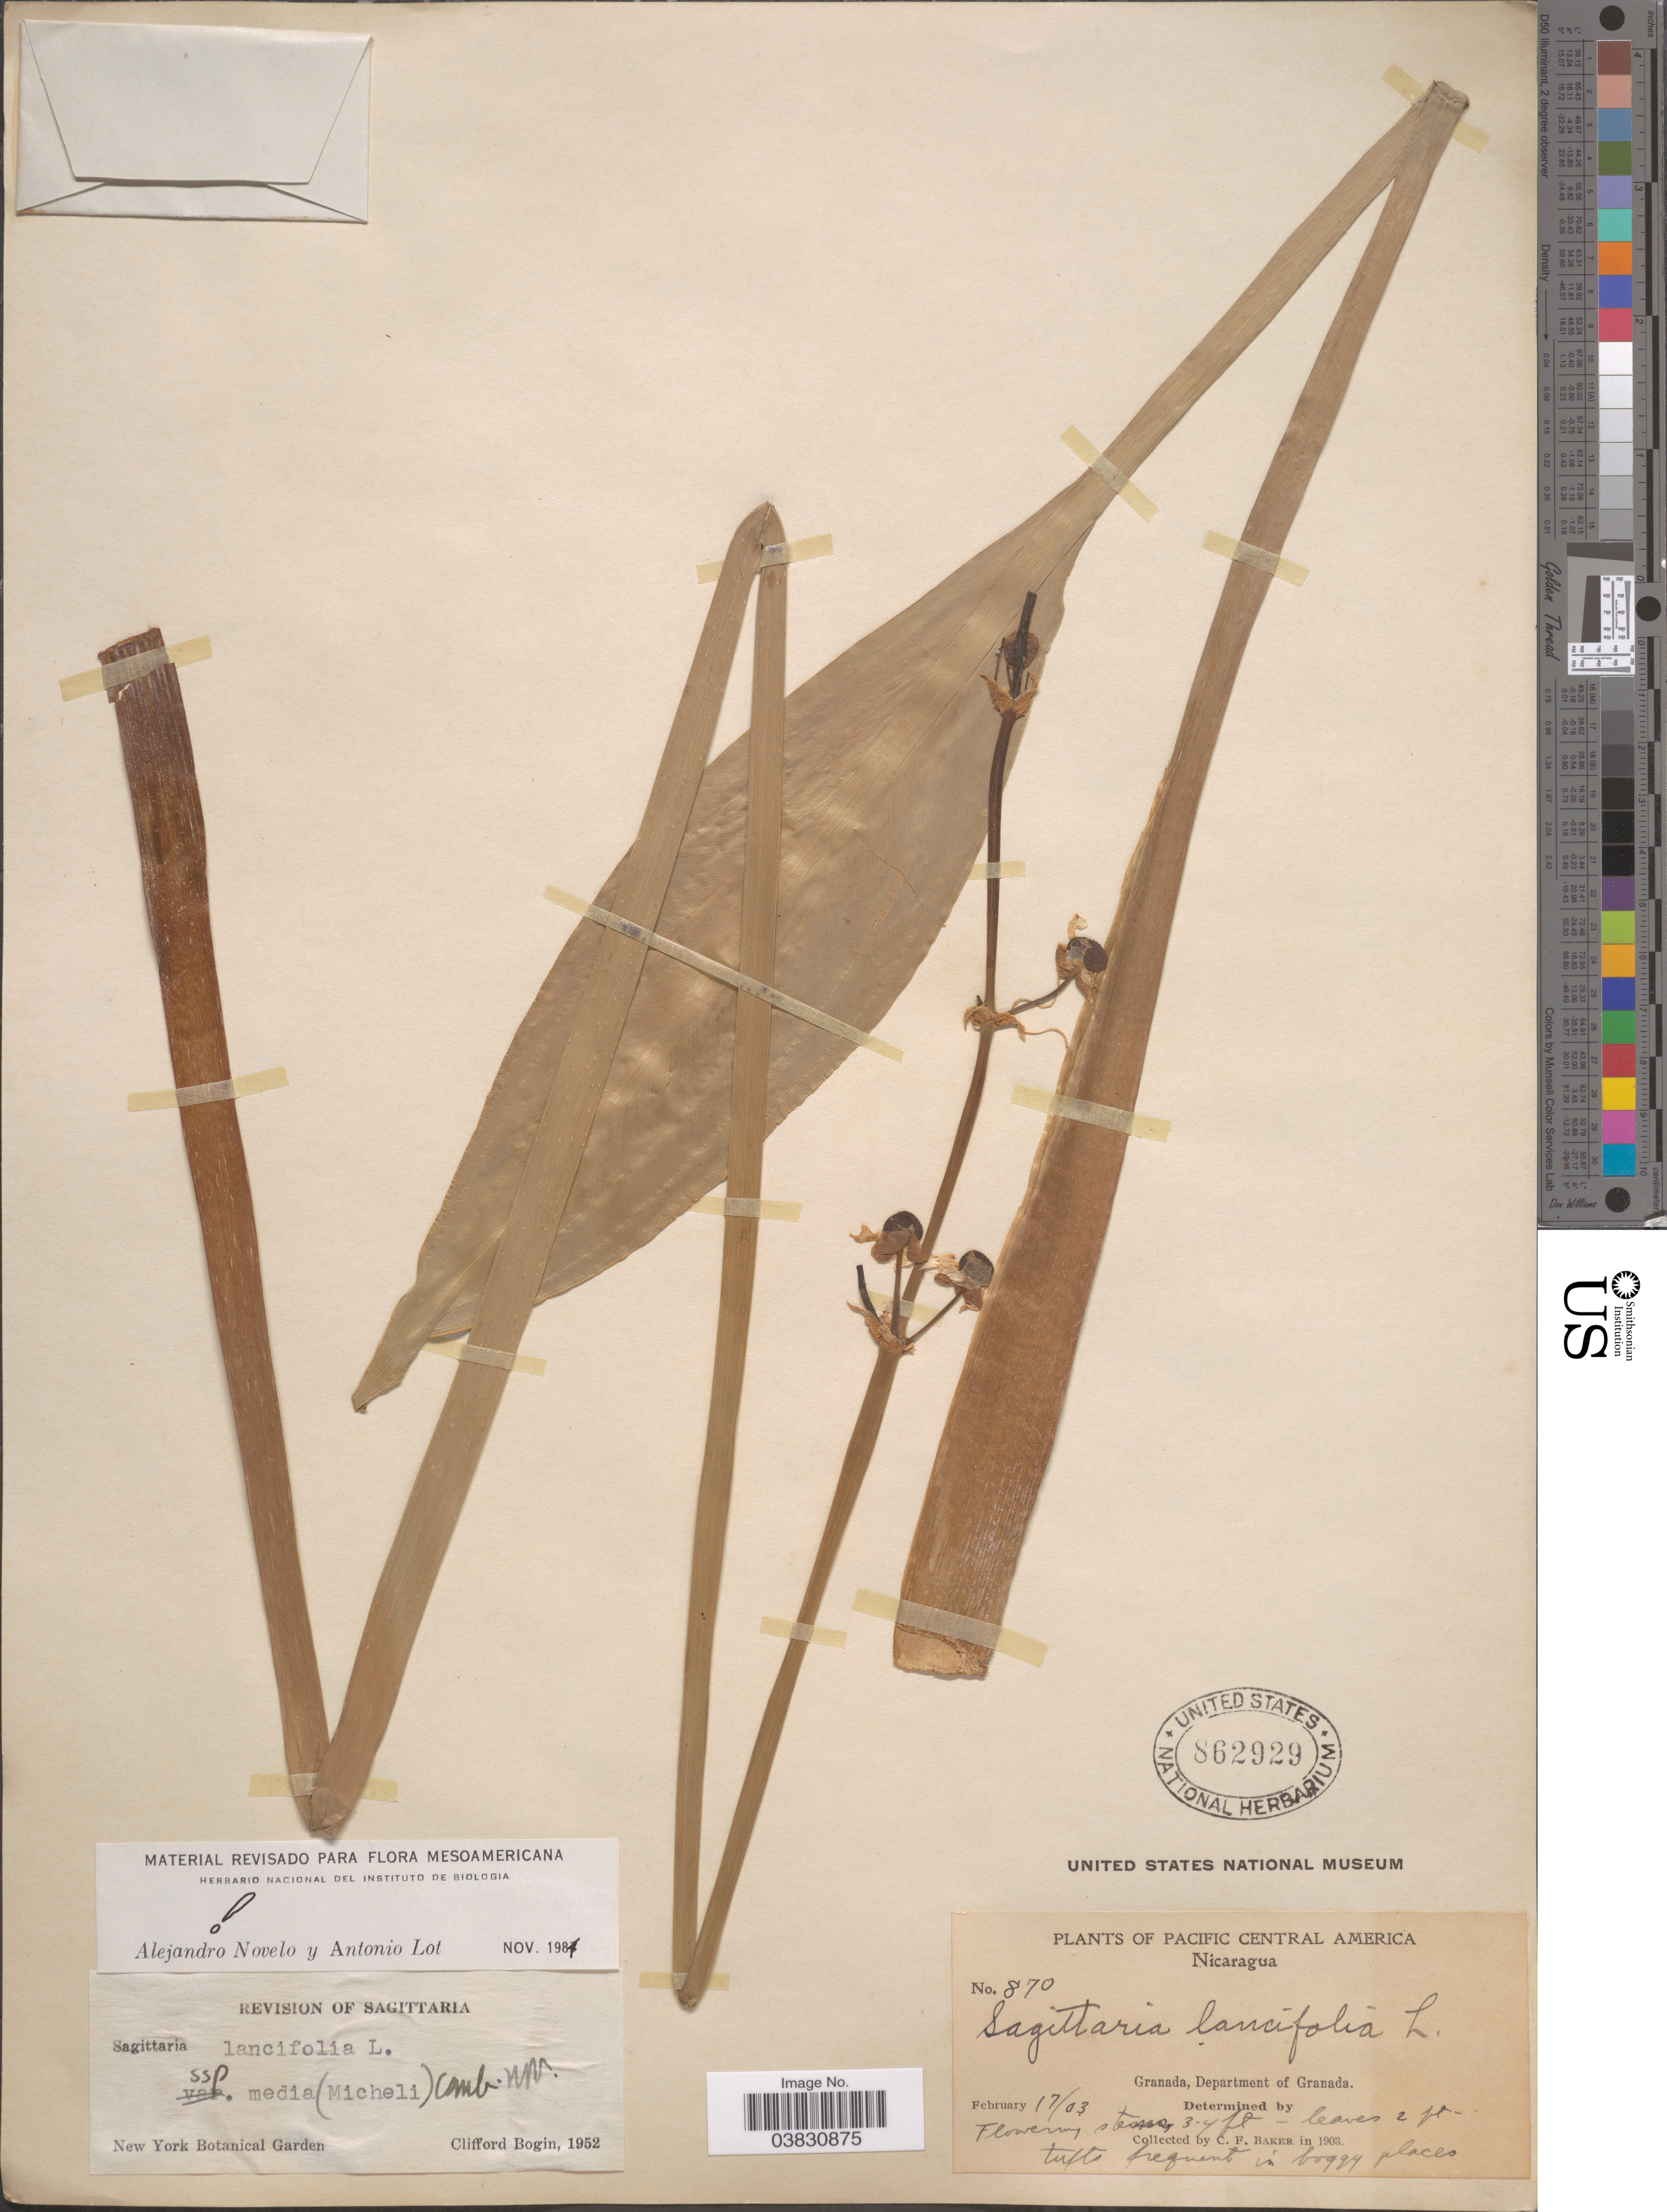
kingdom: Plantae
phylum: Tracheophyta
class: Liliopsida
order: Alismatales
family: Alismataceae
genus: Sagittaria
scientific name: Sagittaria lancifolia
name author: L.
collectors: C. F. Baker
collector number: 870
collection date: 1903-02-17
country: Nicaragua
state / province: Granada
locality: Pacific Central America. Department of Granada.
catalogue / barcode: US 862929